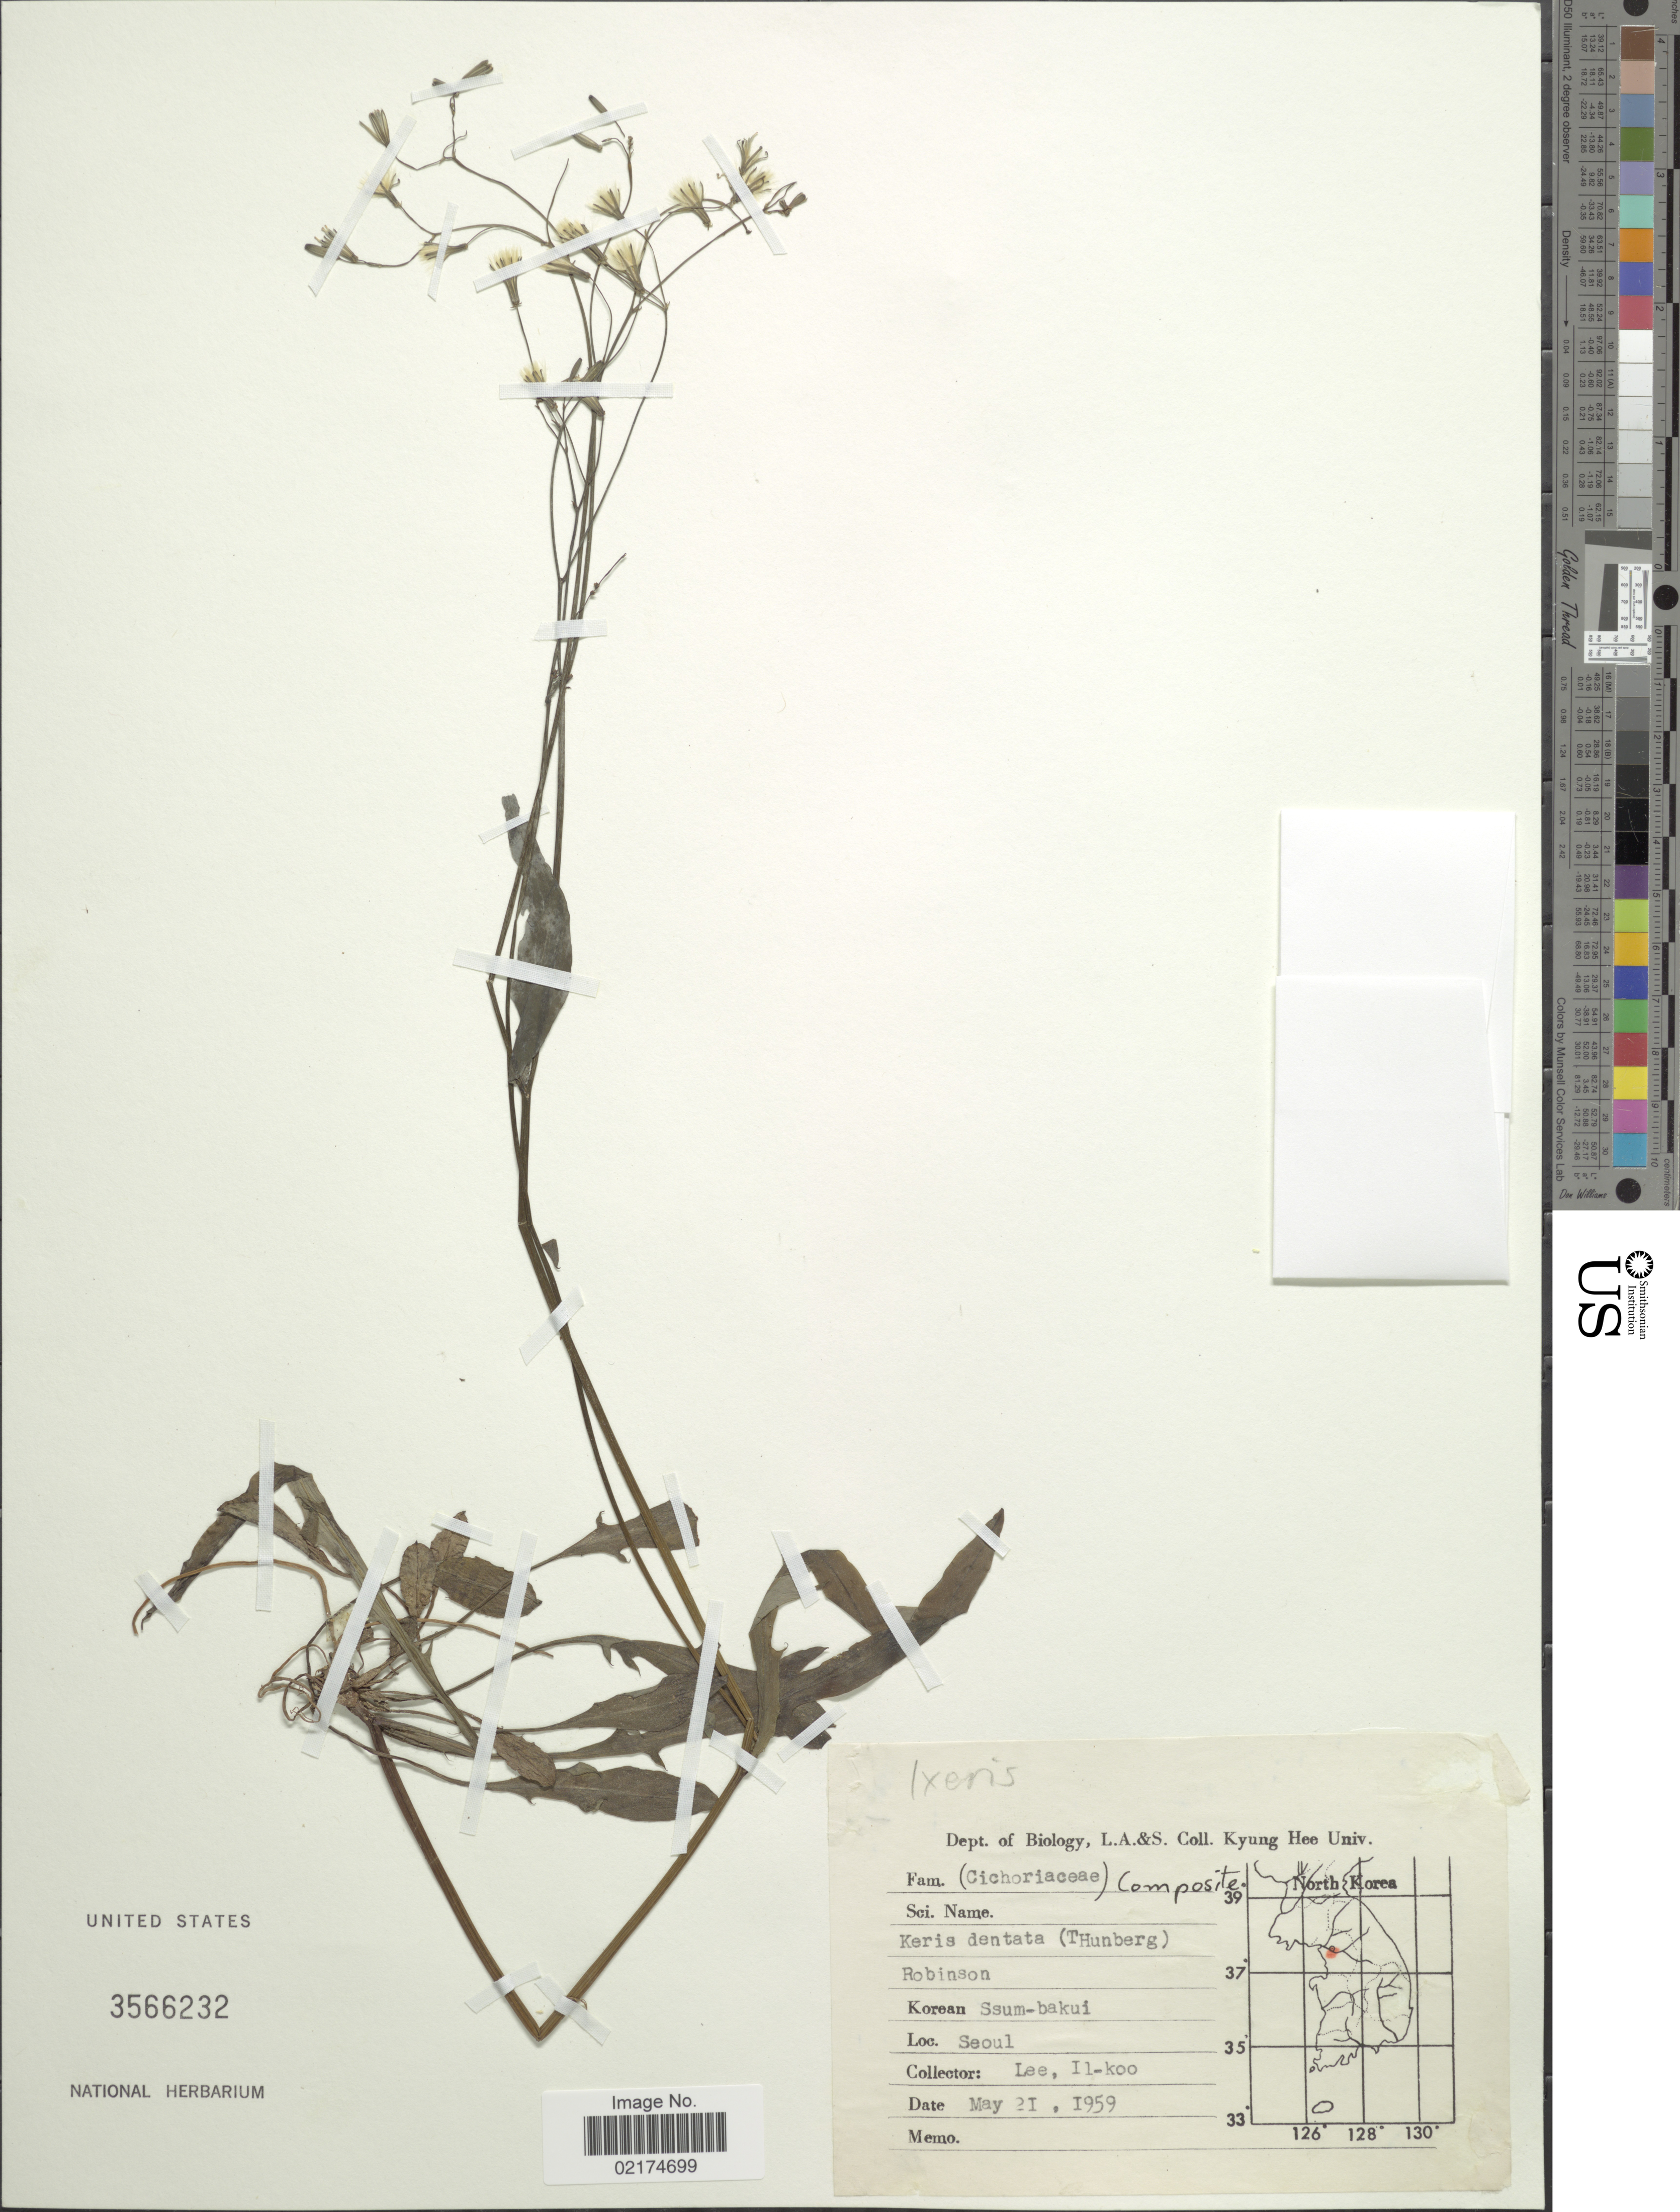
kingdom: Plantae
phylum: Tracheophyta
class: Magnoliopsida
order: Asterales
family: Asteraceae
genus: Ixeridium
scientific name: Ixeridium dentatum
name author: (Thunb.) Tzvelev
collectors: I. Lee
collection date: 1959-05-21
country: South Korea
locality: Seoul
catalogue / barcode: US 3566232